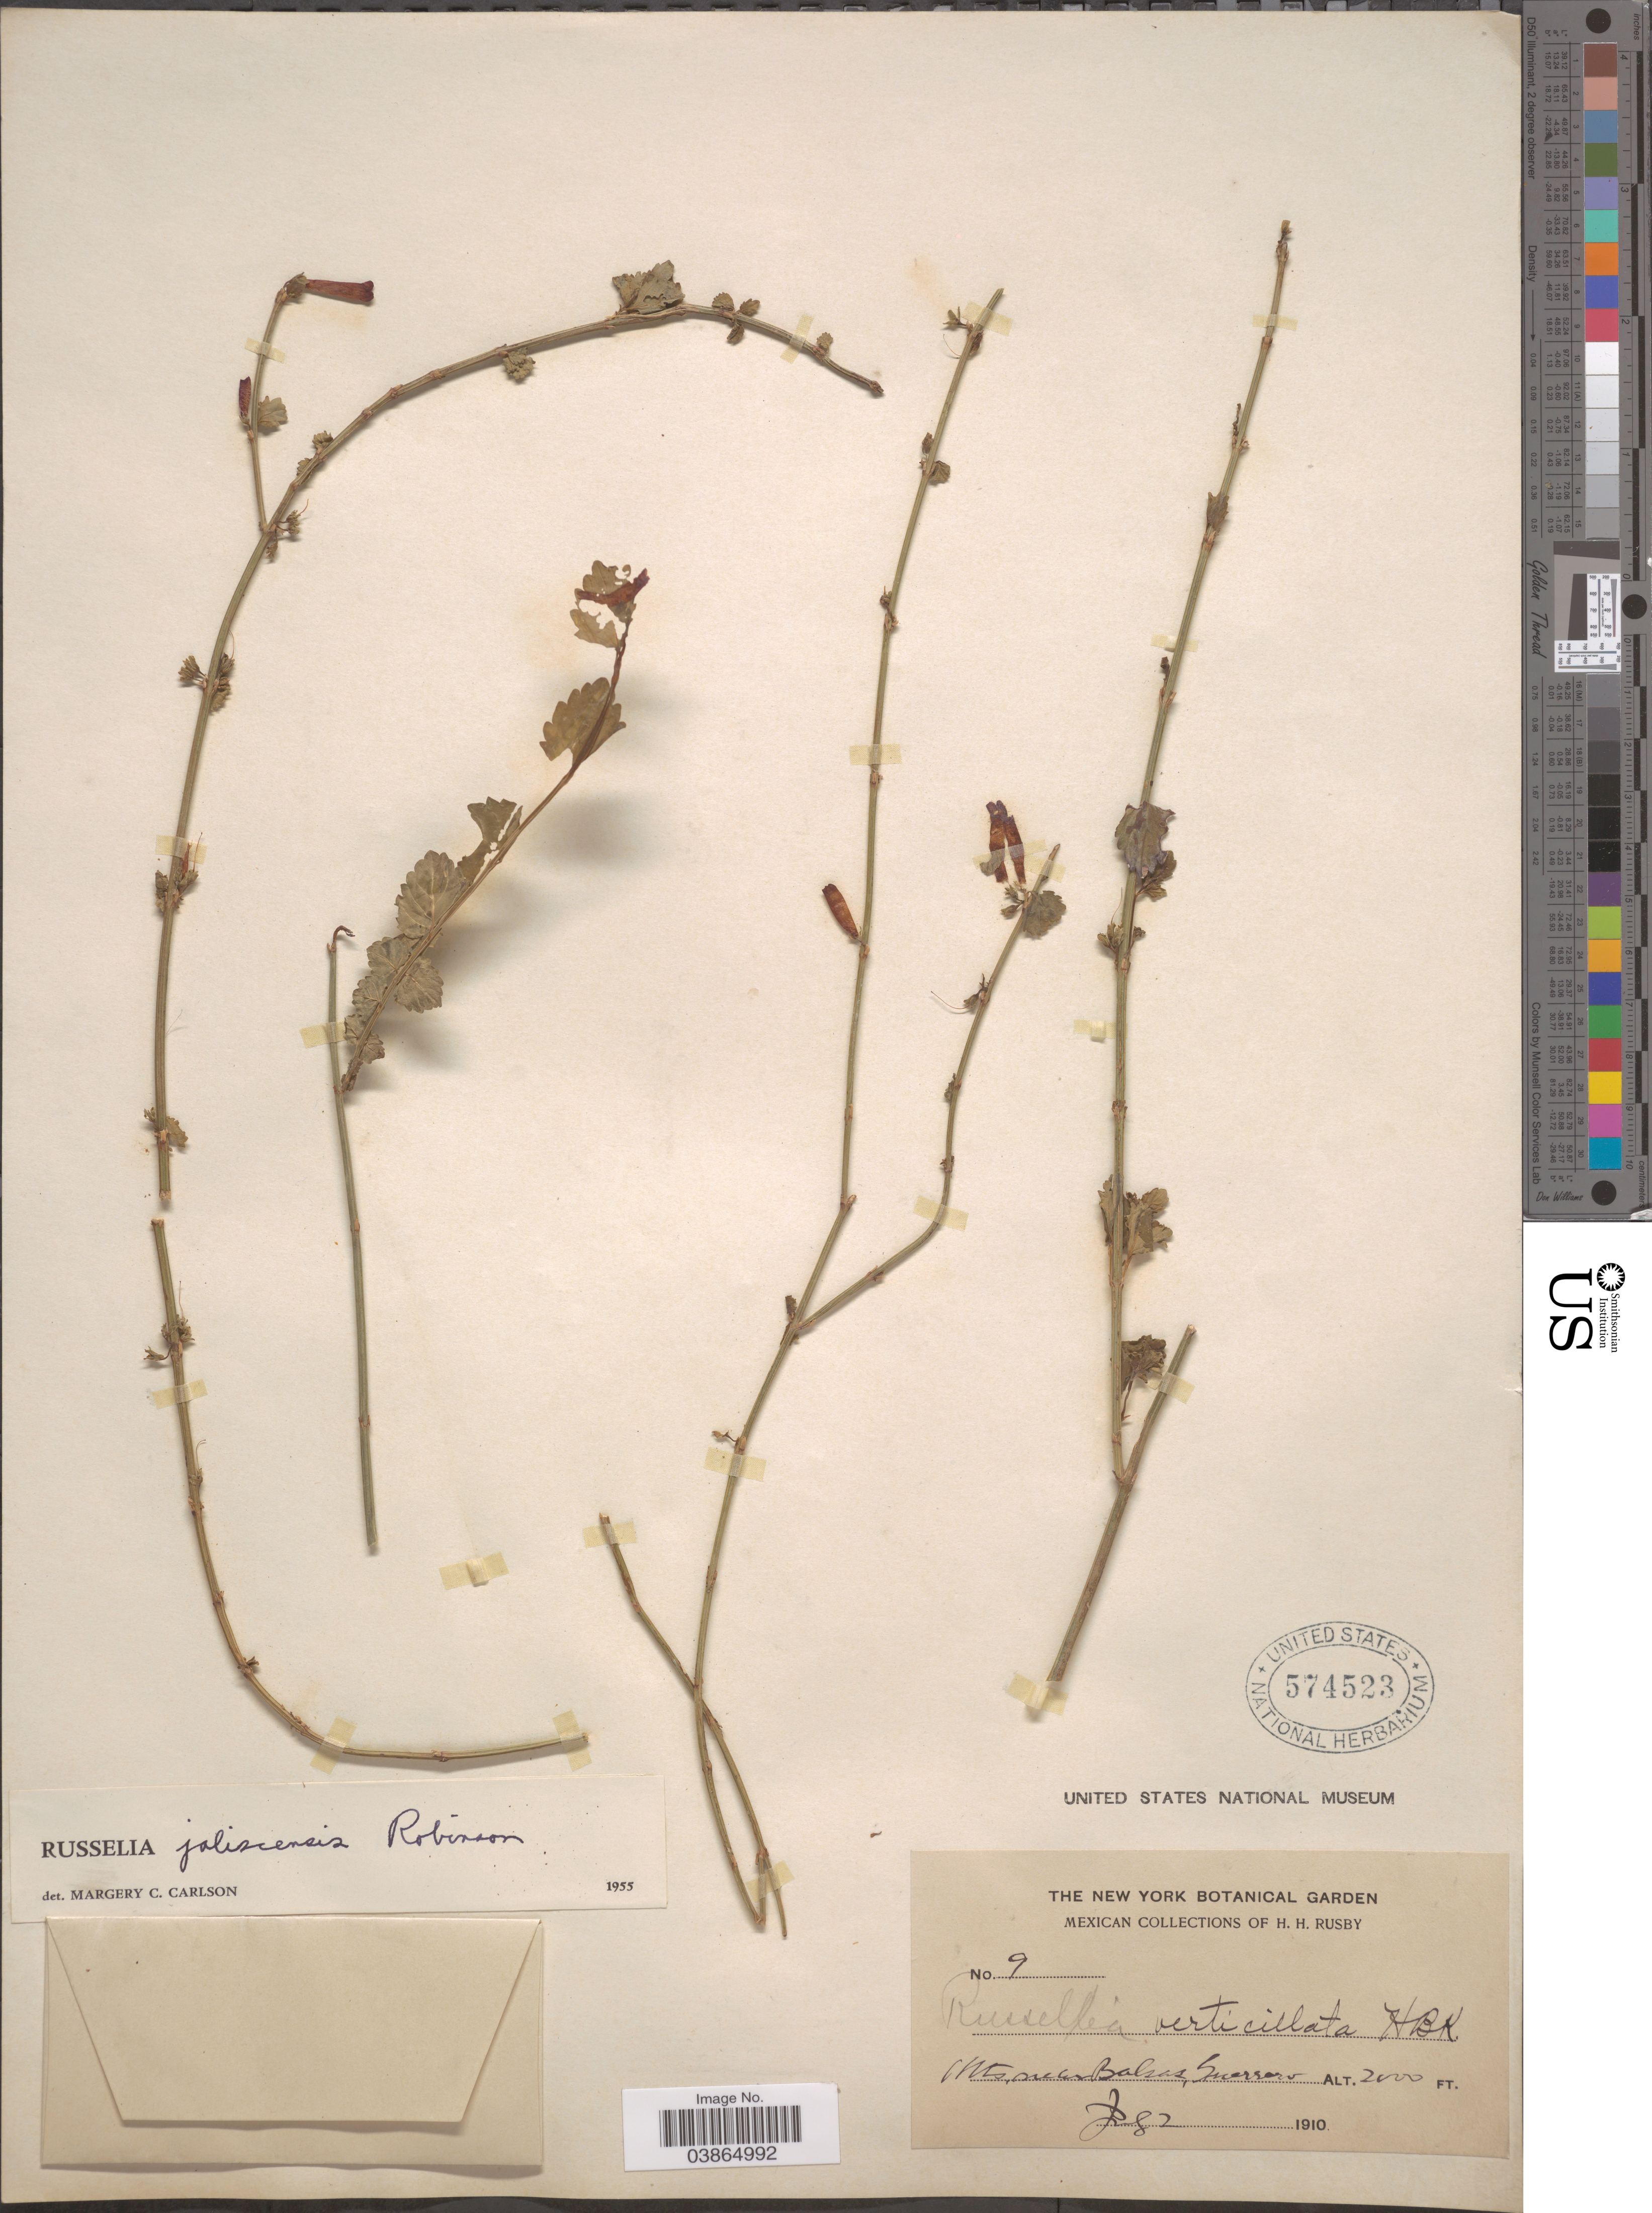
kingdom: Plantae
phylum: Tracheophyta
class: Magnoliopsida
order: Lamiales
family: Plantaginaceae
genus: Russelia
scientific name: Russelia jaliscensis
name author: B.L. Rob.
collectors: H. H. Rusby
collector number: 9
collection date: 1910-07-02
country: Mexico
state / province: Colima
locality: Mts. near Balsas, Guerrero.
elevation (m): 610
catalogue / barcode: US 574523